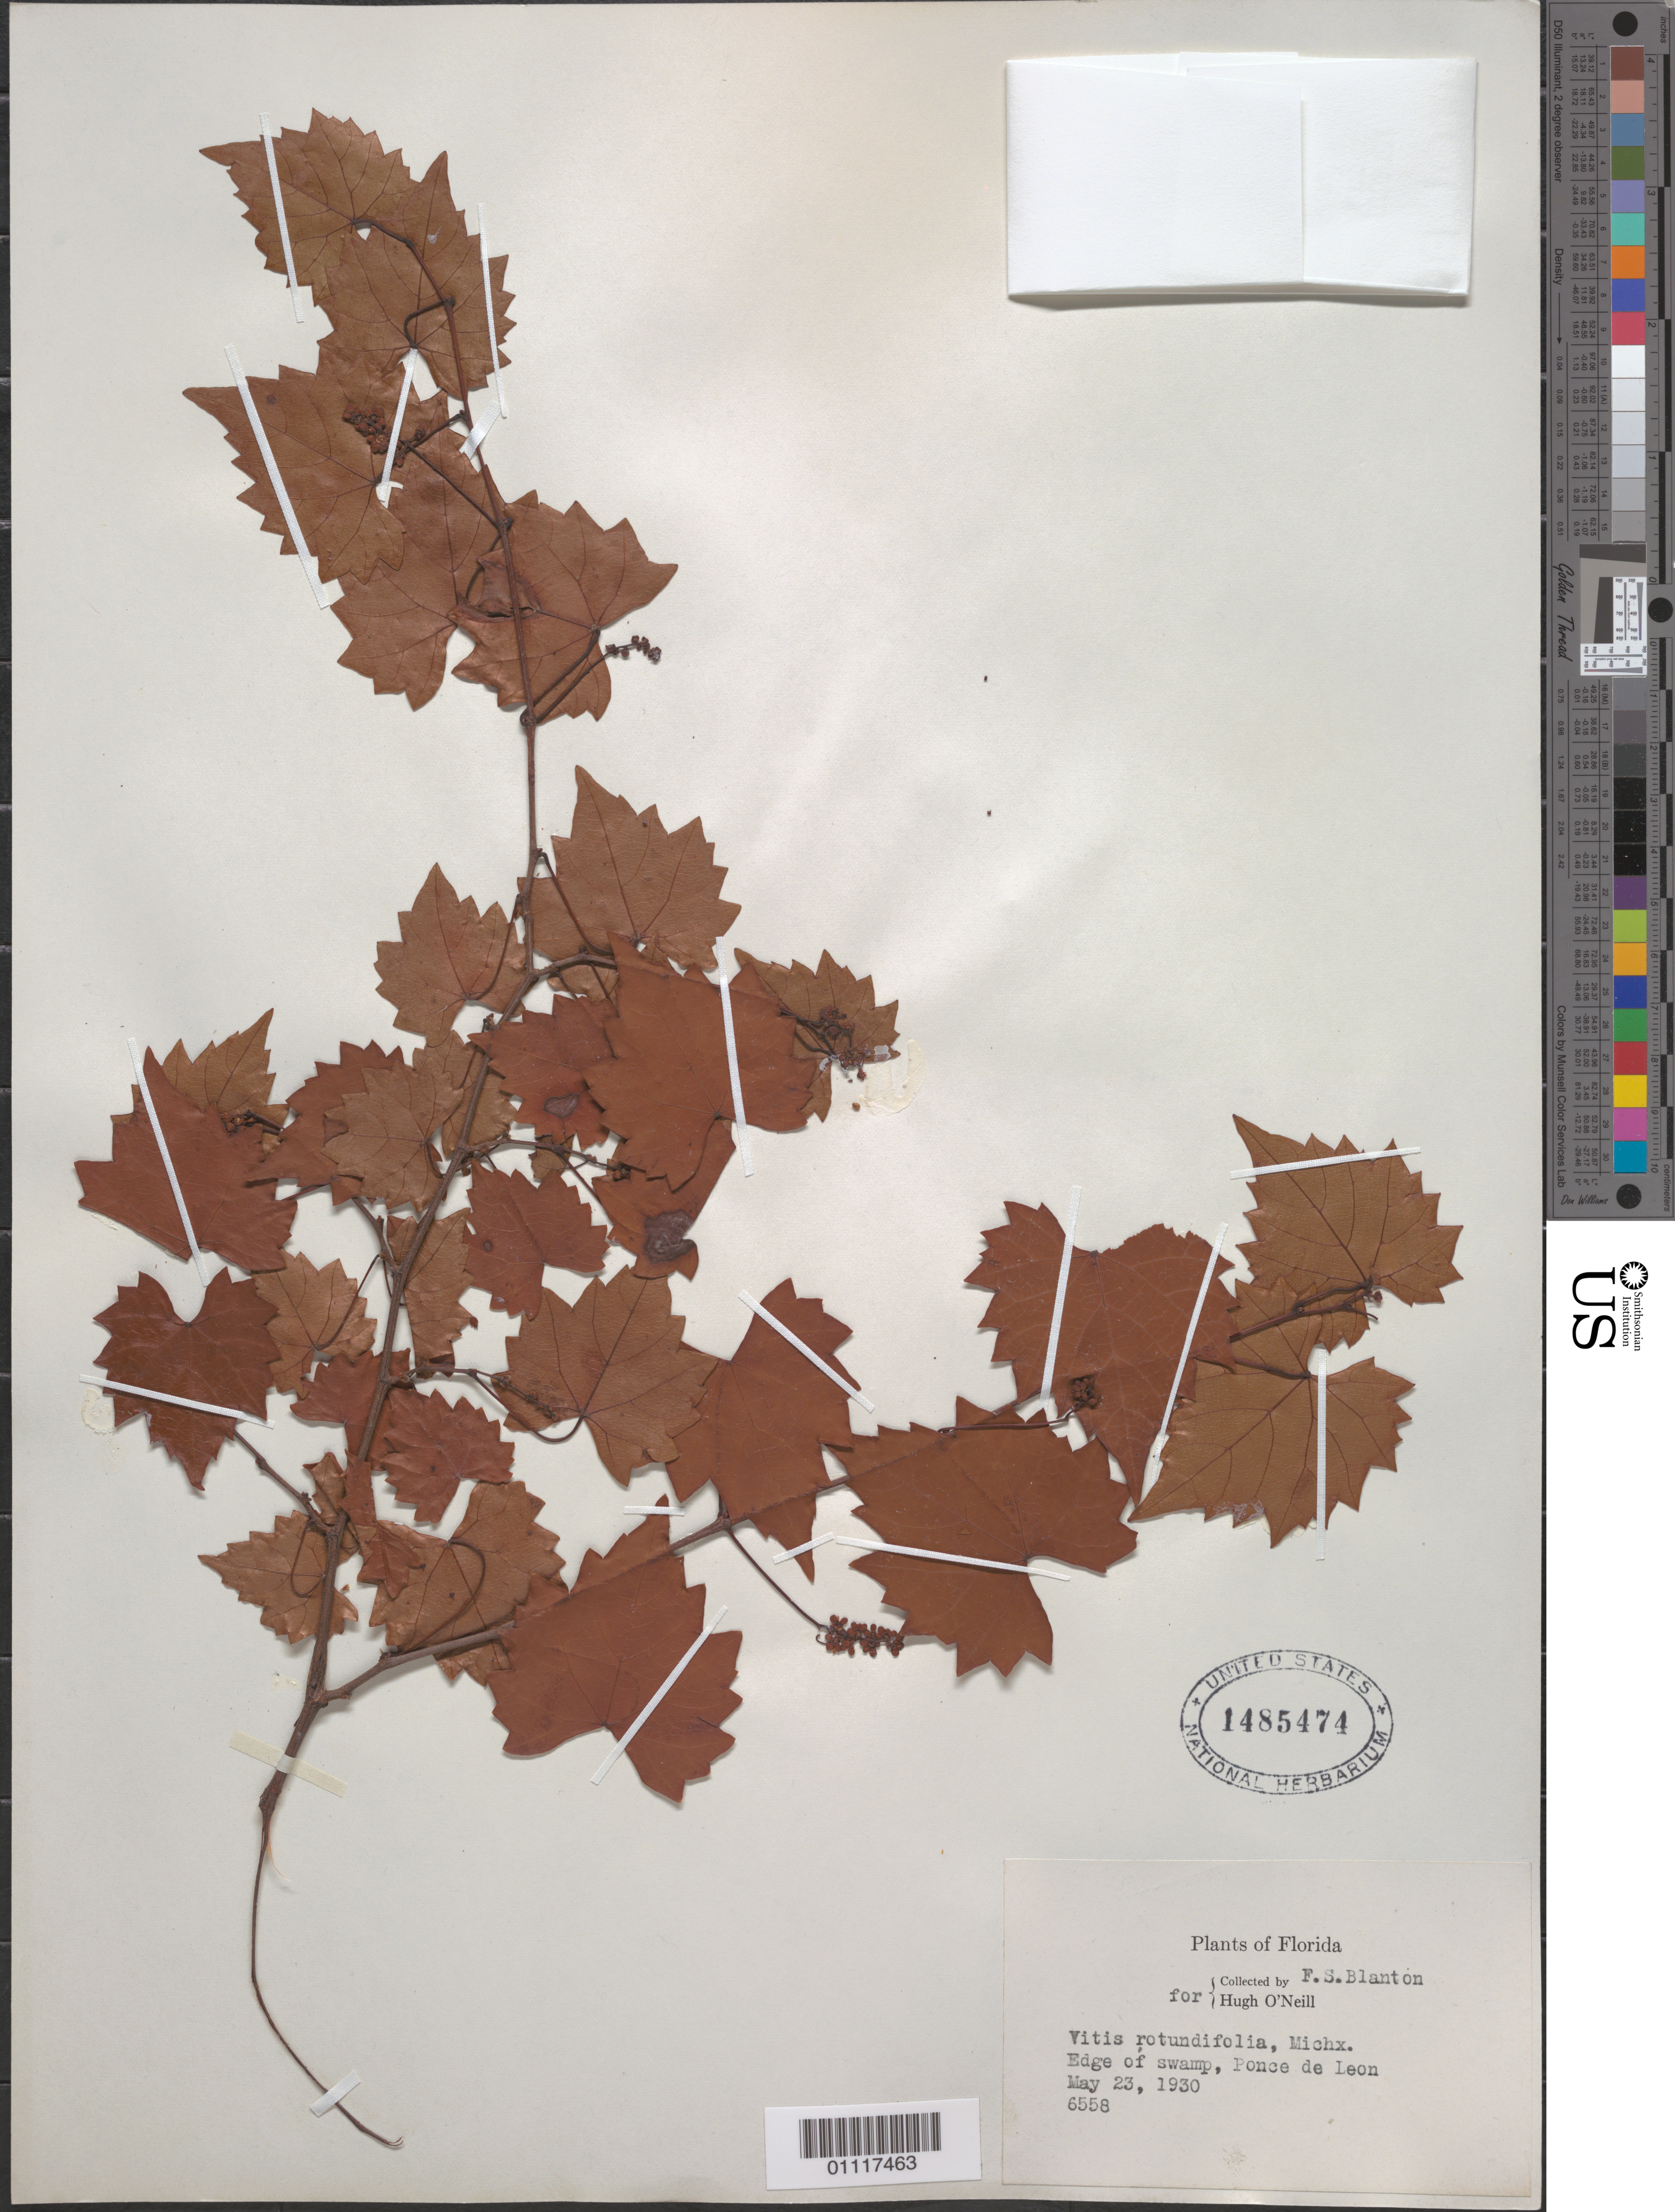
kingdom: Plantae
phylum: Tracheophyta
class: Magnoliopsida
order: Vitales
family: Vitaceae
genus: Vitis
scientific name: Vitis rotundifolia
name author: Michx.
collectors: H. O'Neill & F. S. Blanton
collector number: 6558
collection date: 1930-05-23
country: United States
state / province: Florida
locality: Ponce de Leon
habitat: Edge of swamp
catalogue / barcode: US 1485474